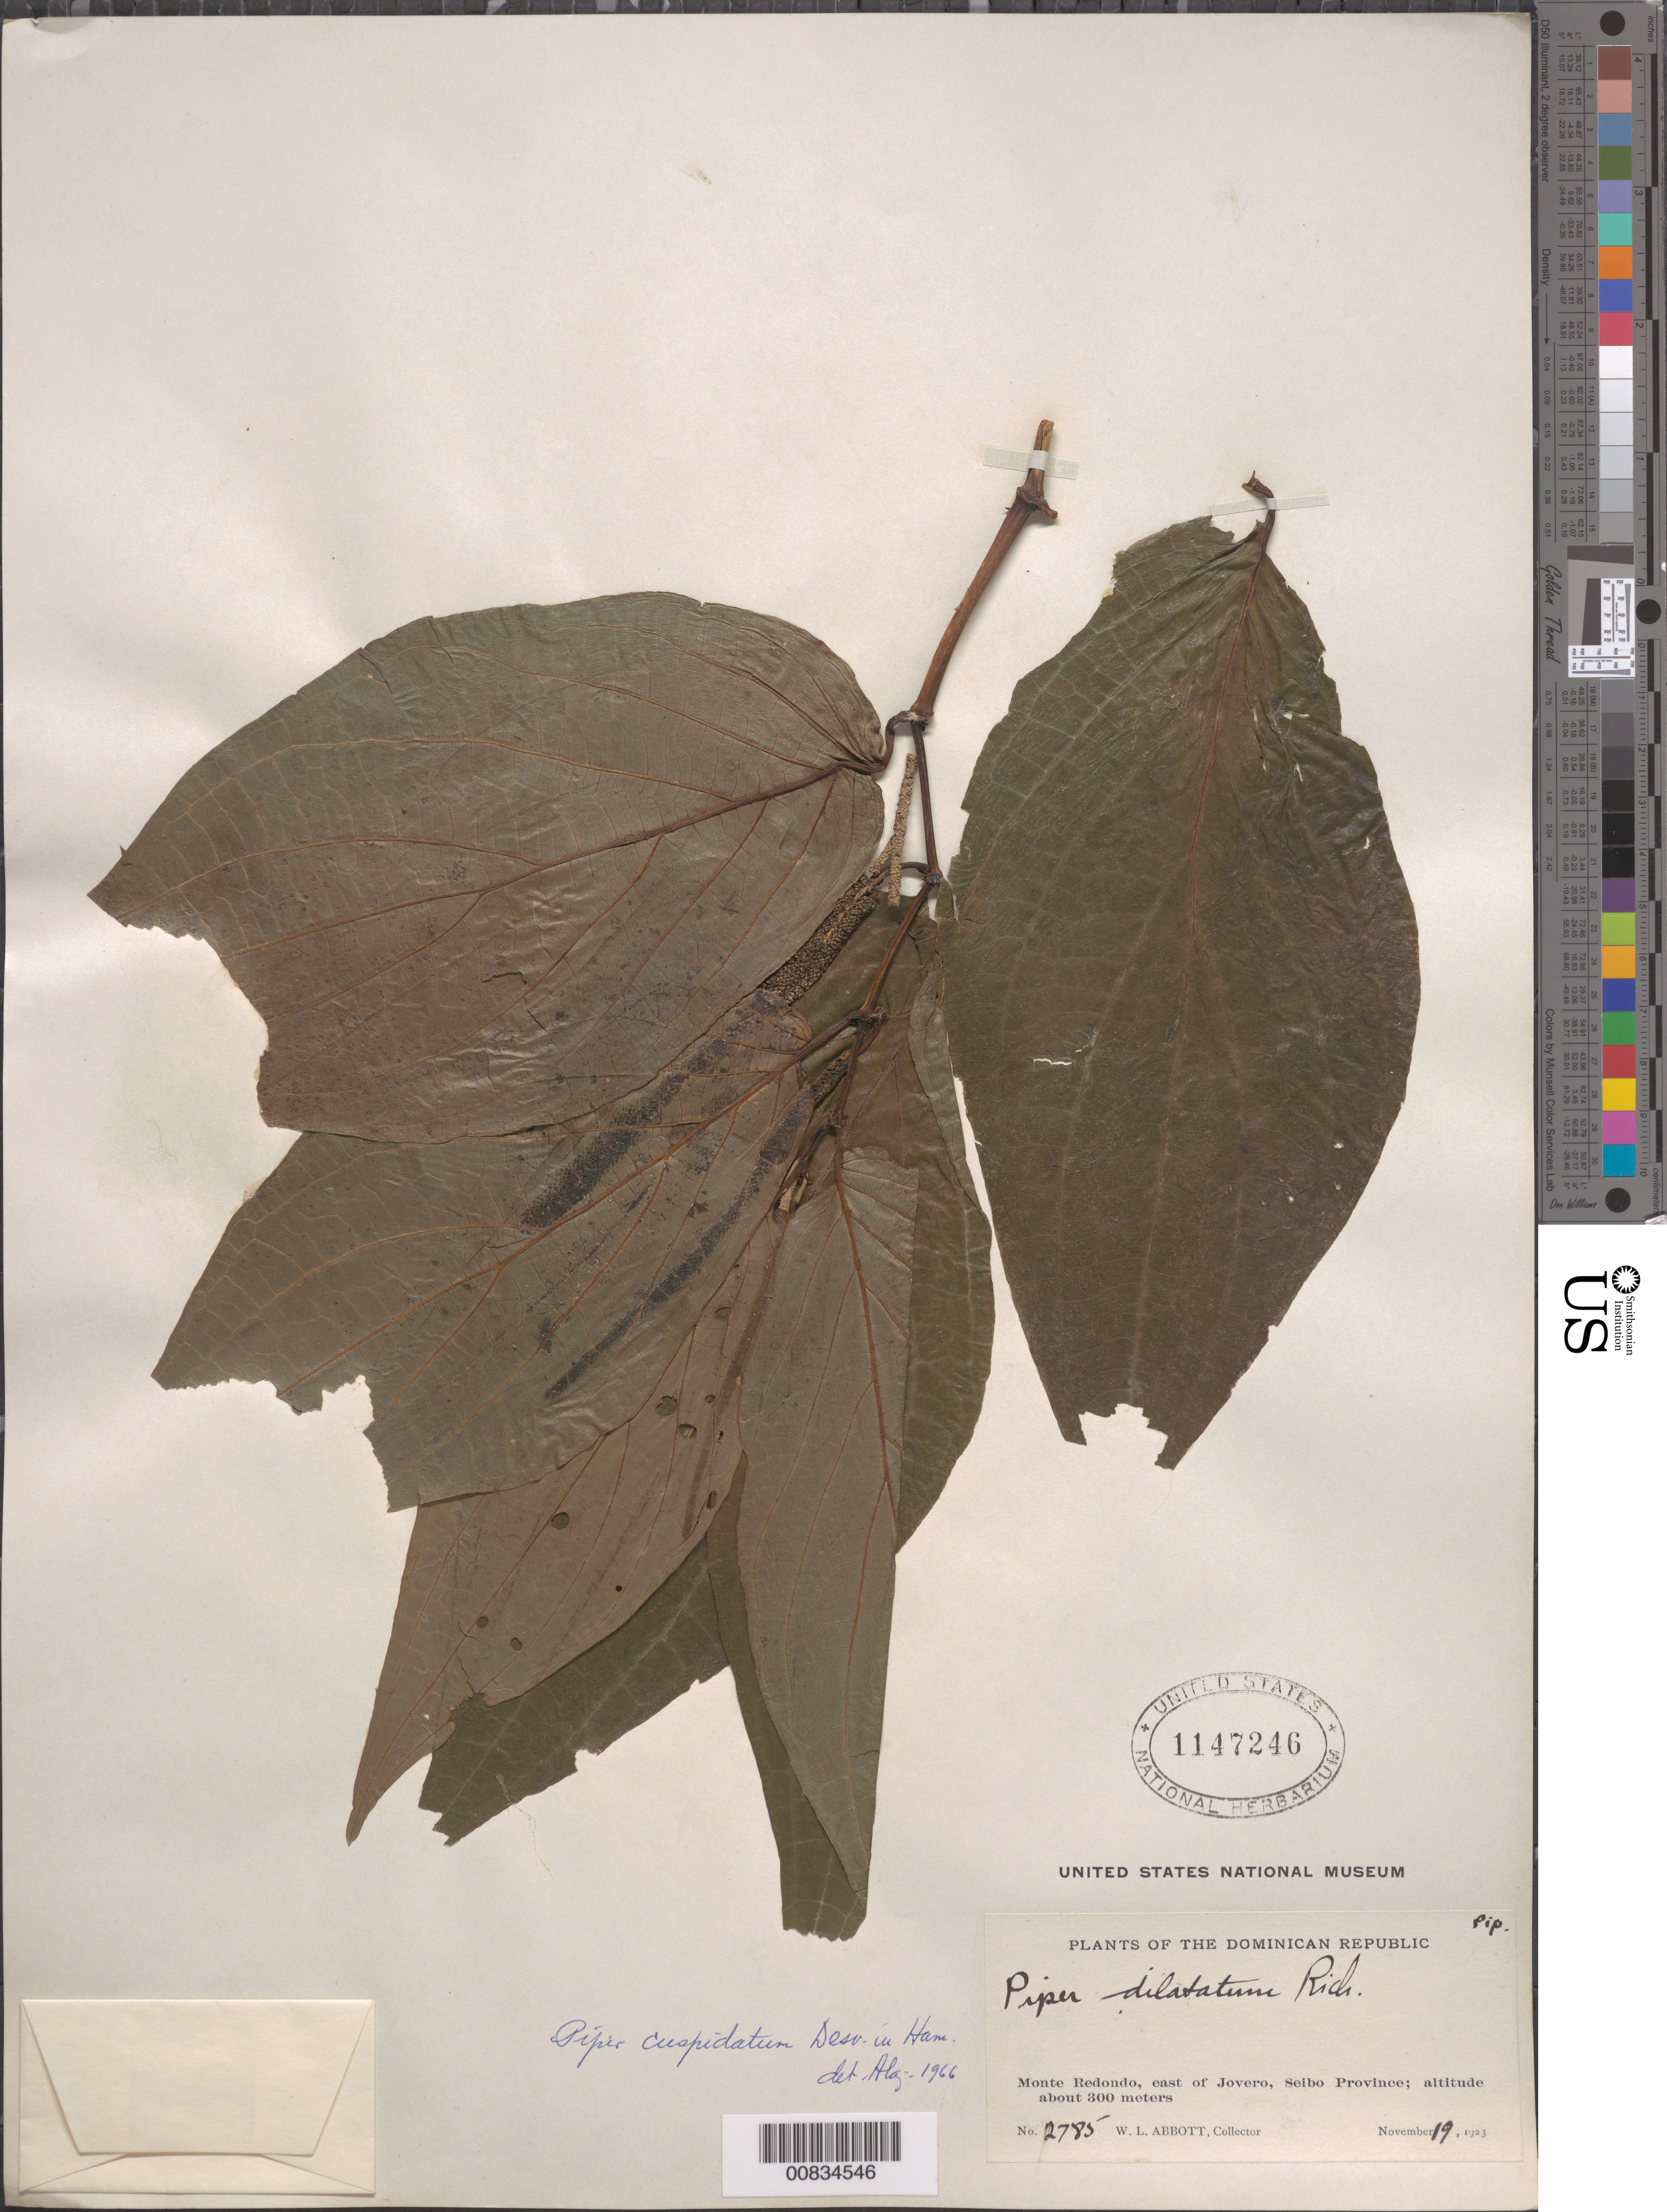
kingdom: Plantae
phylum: Tracheophyta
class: Magnoliopsida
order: Piperales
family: Piperaceae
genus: Piper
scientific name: Piper cuspidatum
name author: Desv. ex Ham.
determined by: Liogier, Alain H.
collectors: W. L. Abbott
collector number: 2785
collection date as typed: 19 Nov 1923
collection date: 1923-11-19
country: Dominican Republic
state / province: El Seibo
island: Hispaniola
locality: Monte Redondo, east of Jovero.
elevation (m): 300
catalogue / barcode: US 1147246